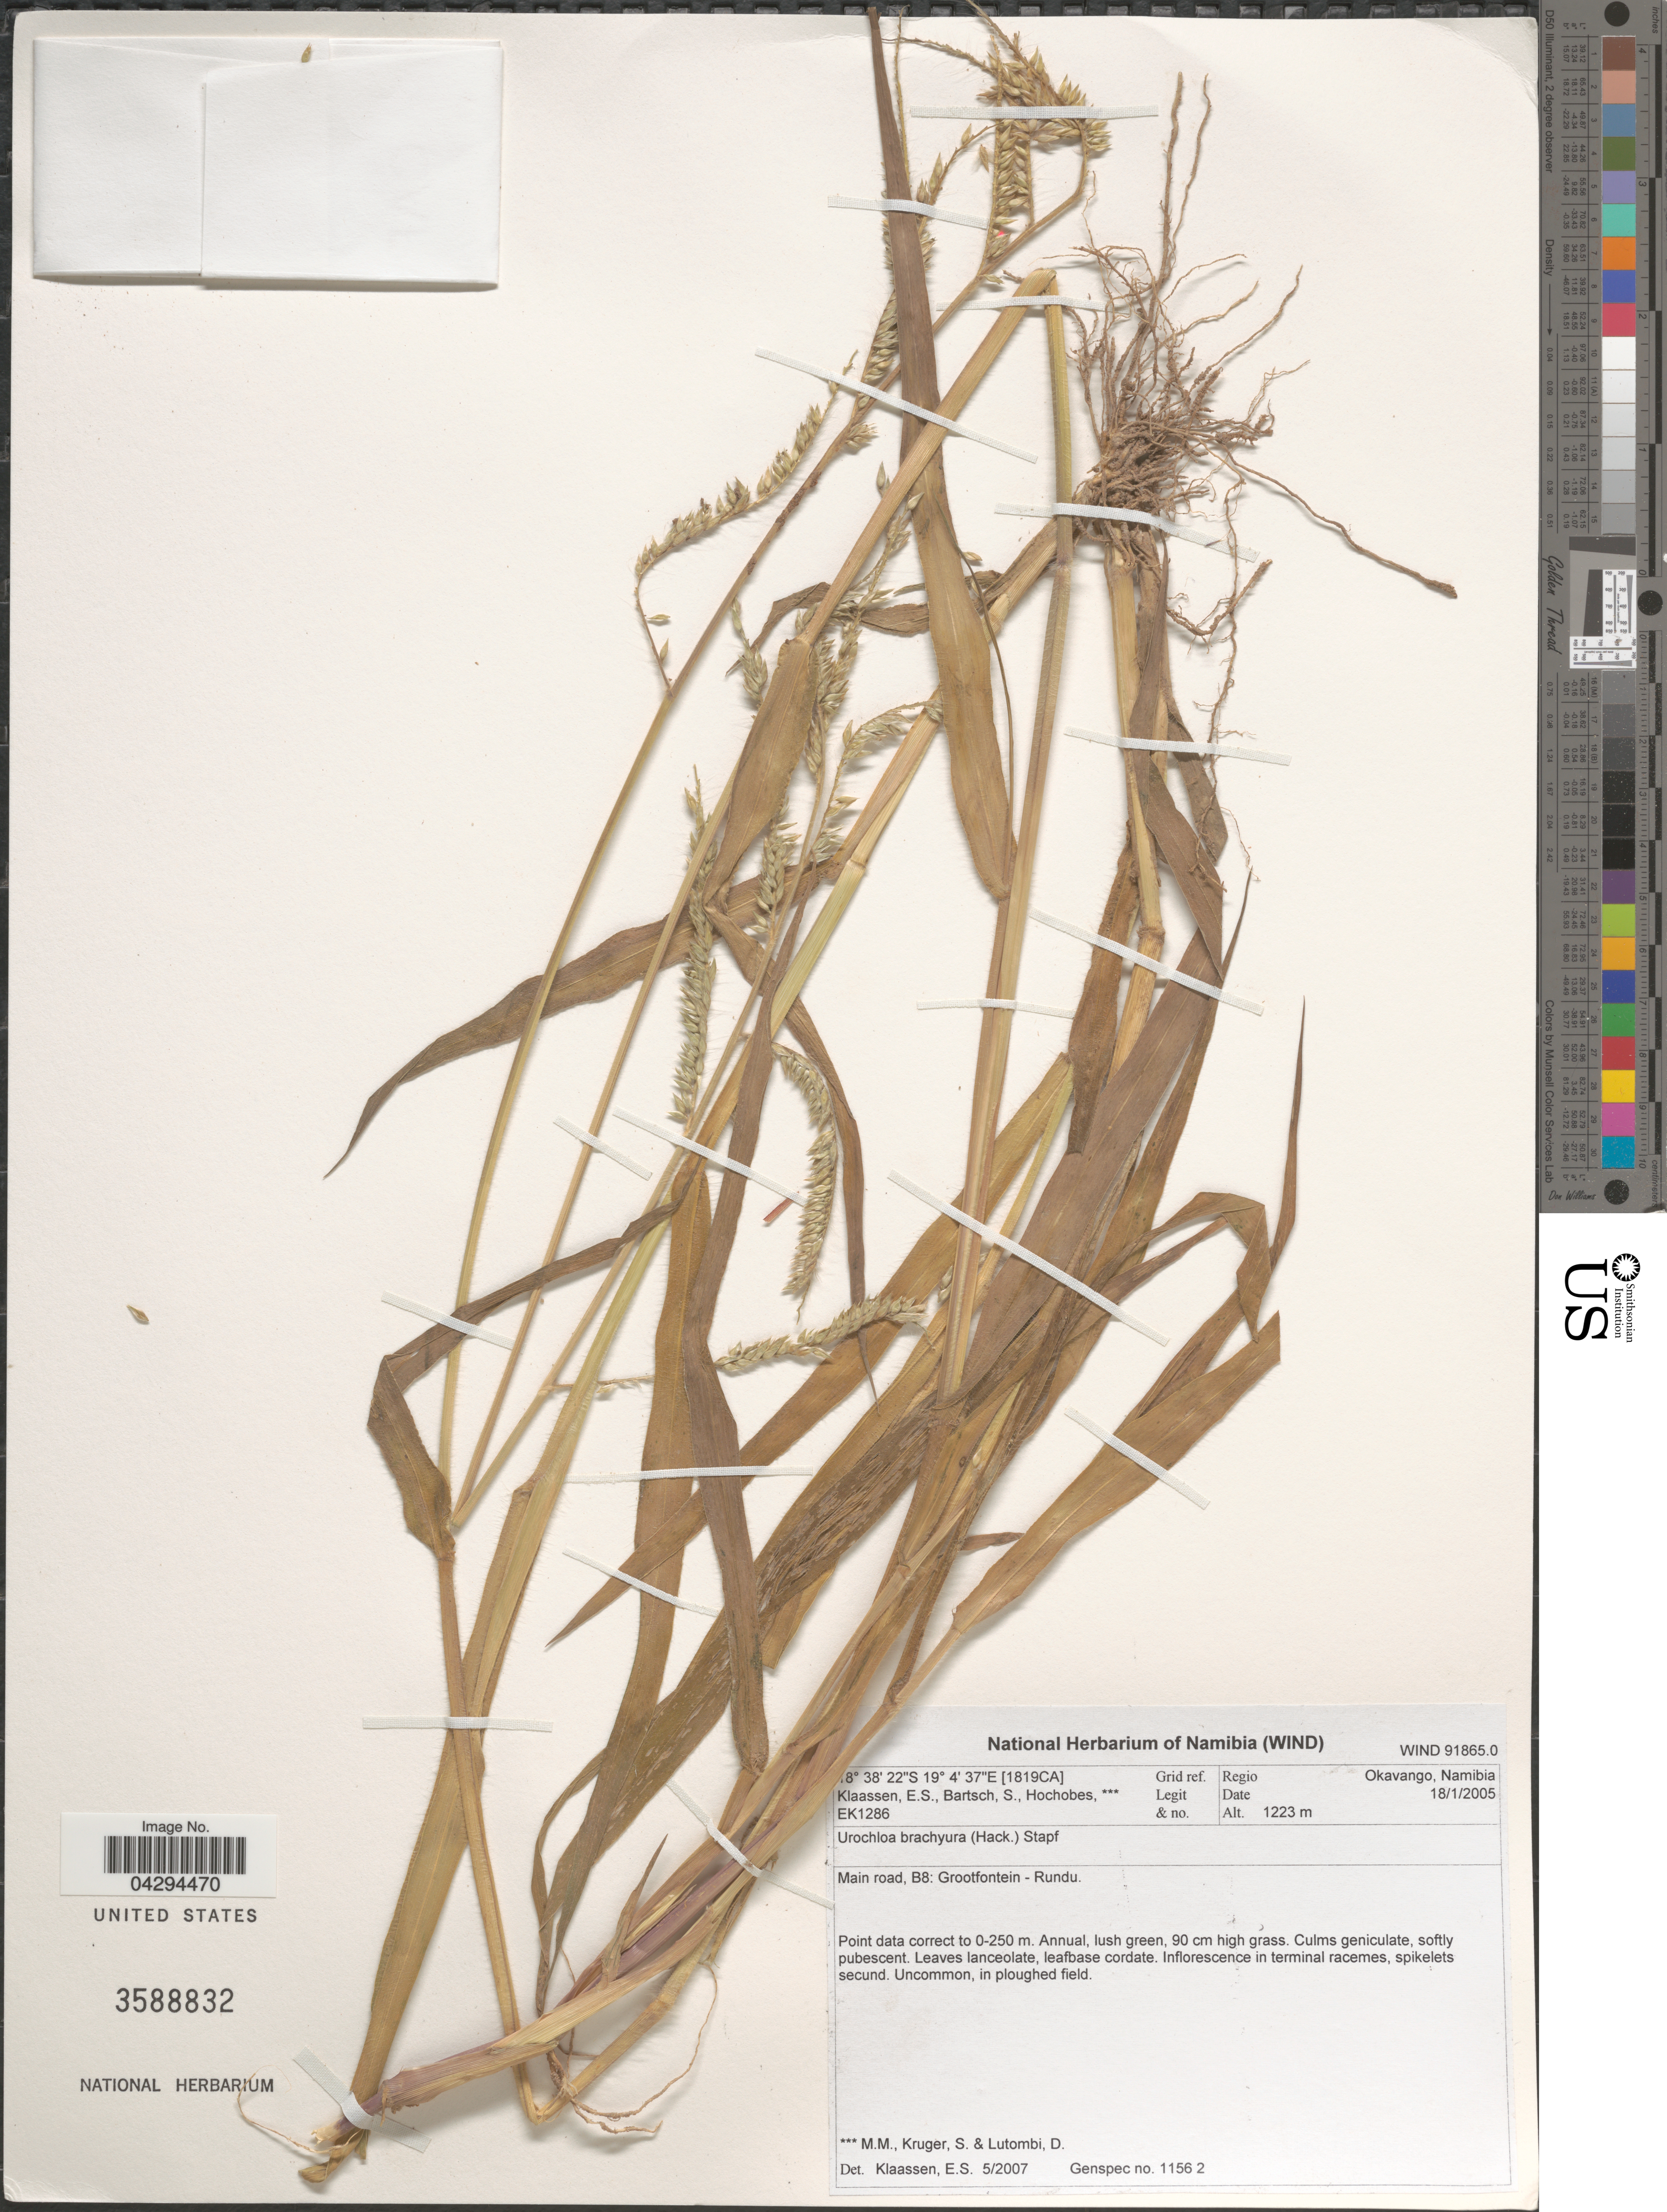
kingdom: Plantae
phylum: Tracheophyta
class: Liliopsida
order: Poales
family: Poaceae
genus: Urochloa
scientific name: Urochloa brachyura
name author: Hack. ex Schinz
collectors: E. S. Klaassen, S. Bartsch, Hochobes, M. Kruger & D. Lutombi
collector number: EK1286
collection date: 2005-01-18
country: Namibia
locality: [1819CA] Grid ref. Regio Okavango. Main road, B8: Grootfontein - Rundu.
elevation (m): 1223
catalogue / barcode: US 3588832